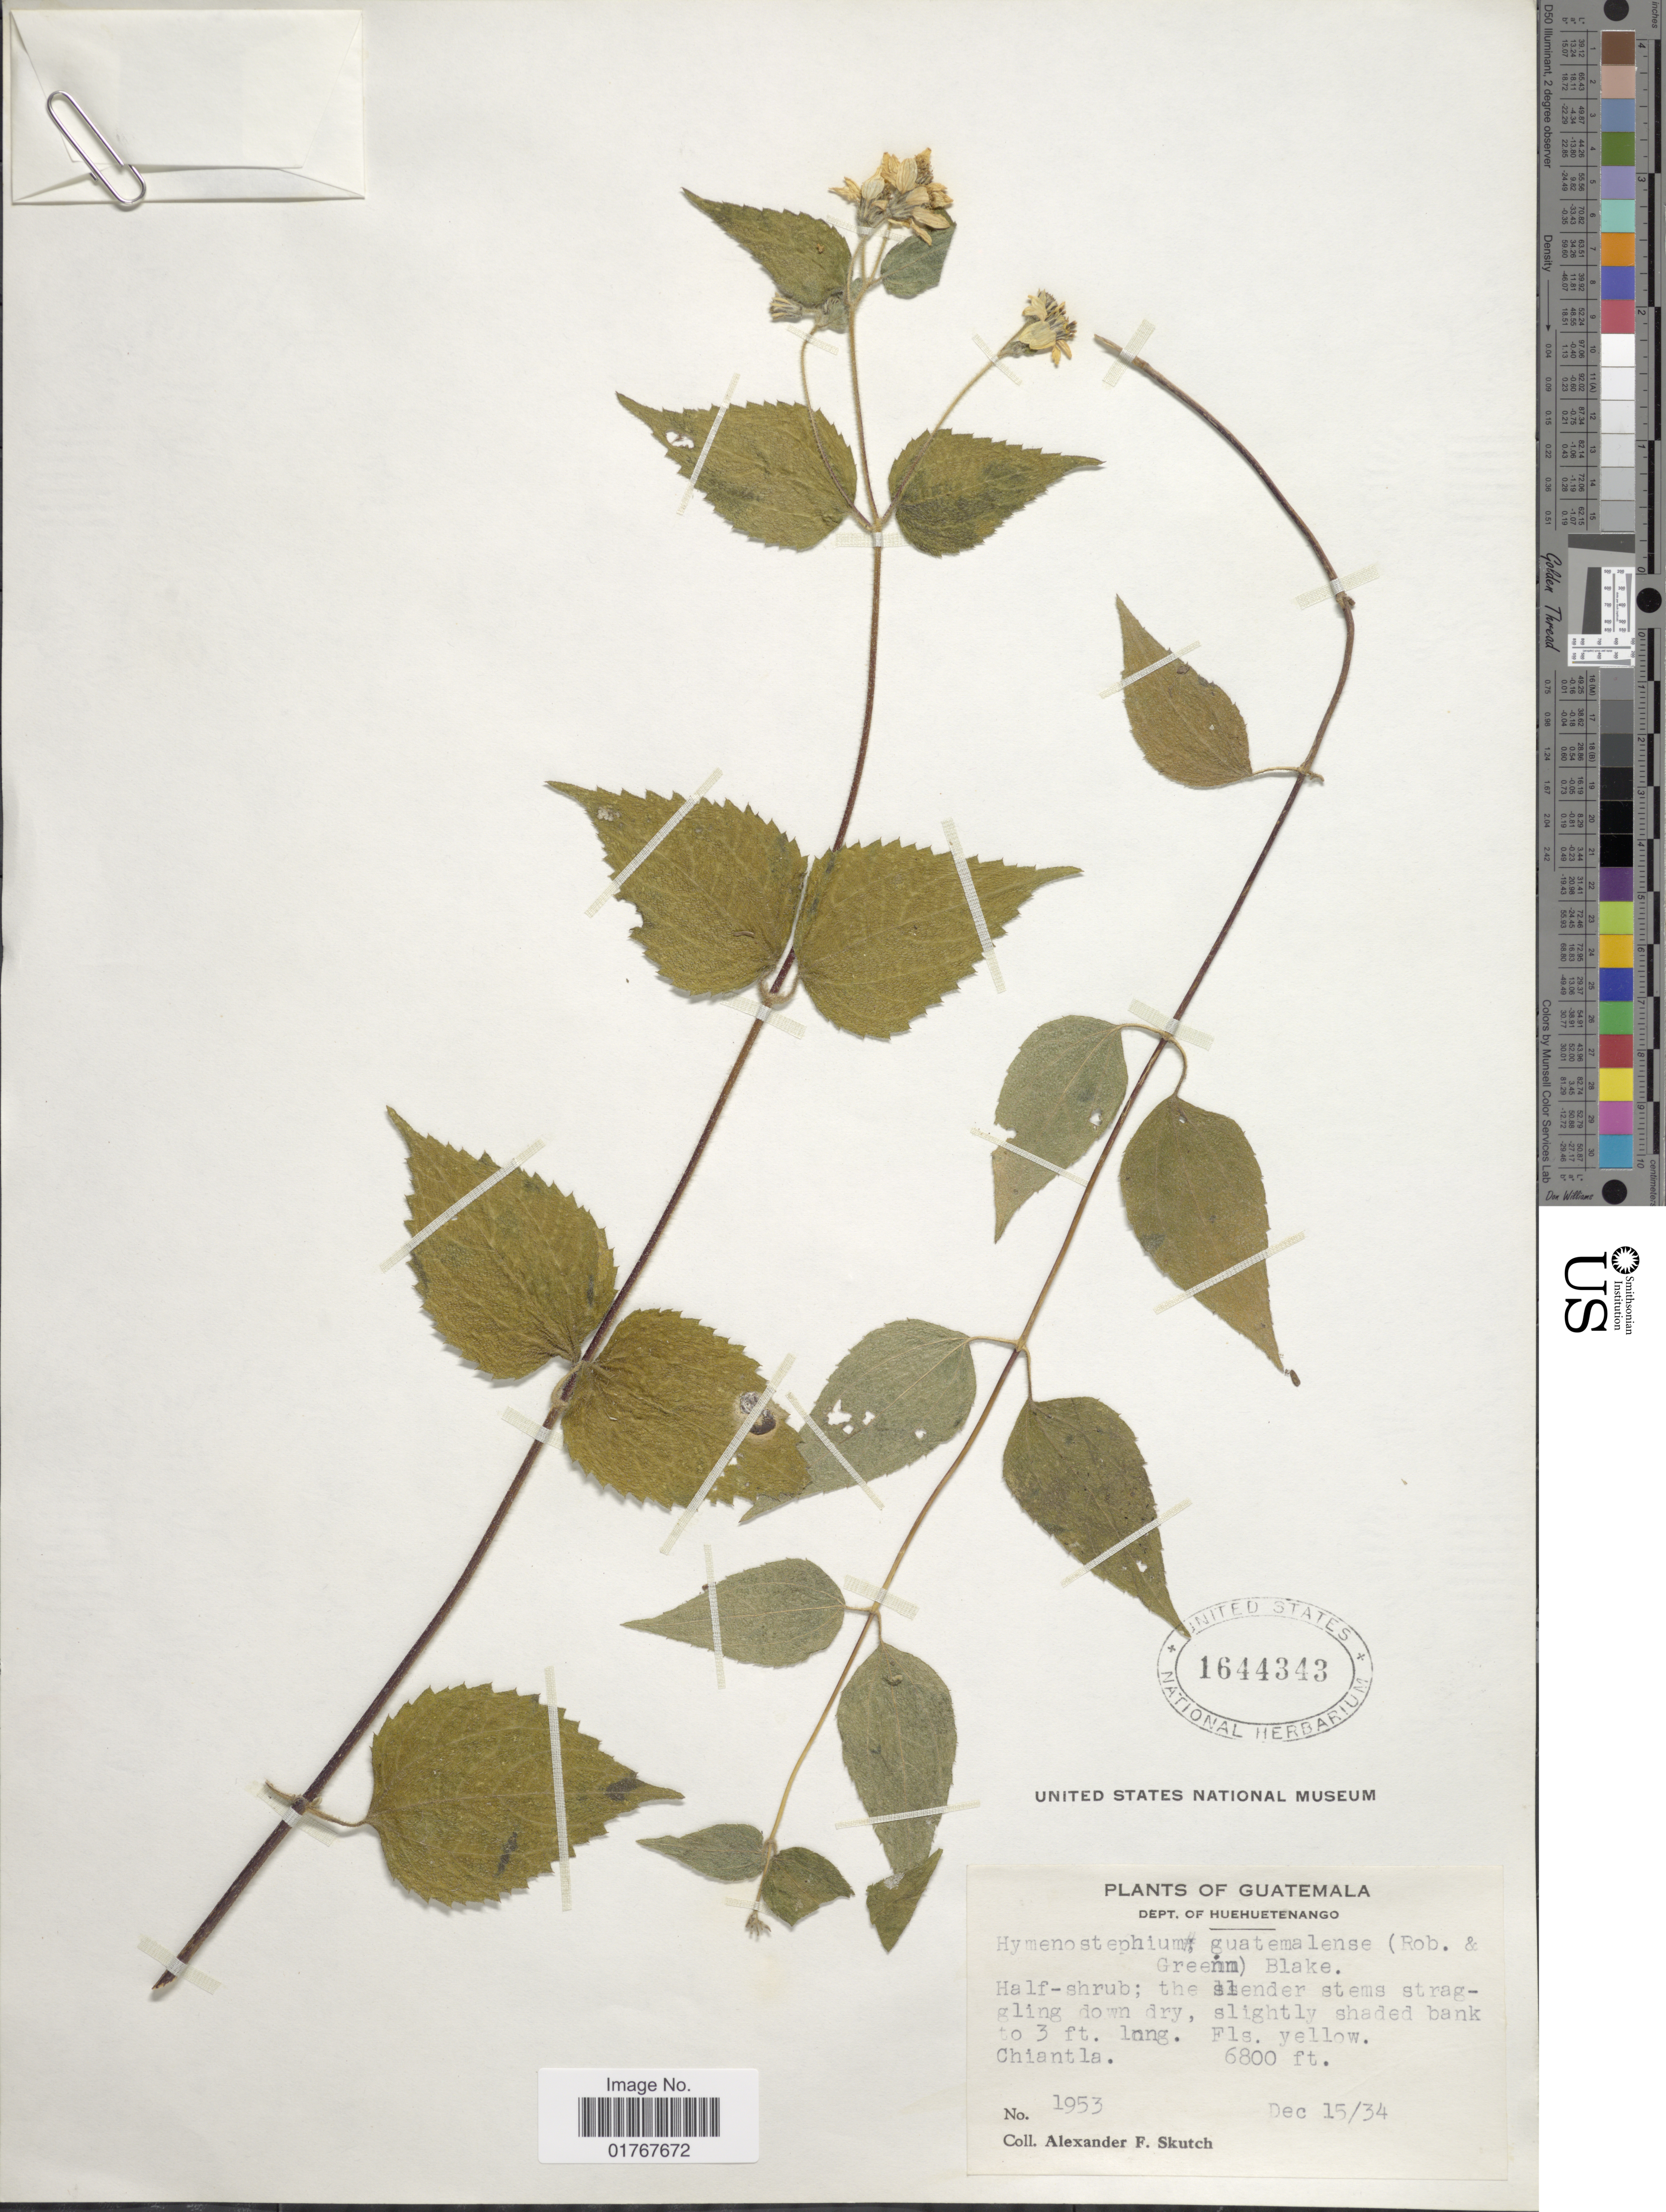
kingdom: Plantae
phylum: Tracheophyta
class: Magnoliopsida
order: Asterales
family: Asteraceae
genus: Viguiera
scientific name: Viguiera cordata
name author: (Hook. & Arn.) D'Arcy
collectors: A. F. Skutch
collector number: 1953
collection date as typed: Transcribed d/m/y: 15/12/34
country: Guatemala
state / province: Huehuetenango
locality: Dept. Huehuetenango, Chiantla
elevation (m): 2073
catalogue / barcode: US 1644343